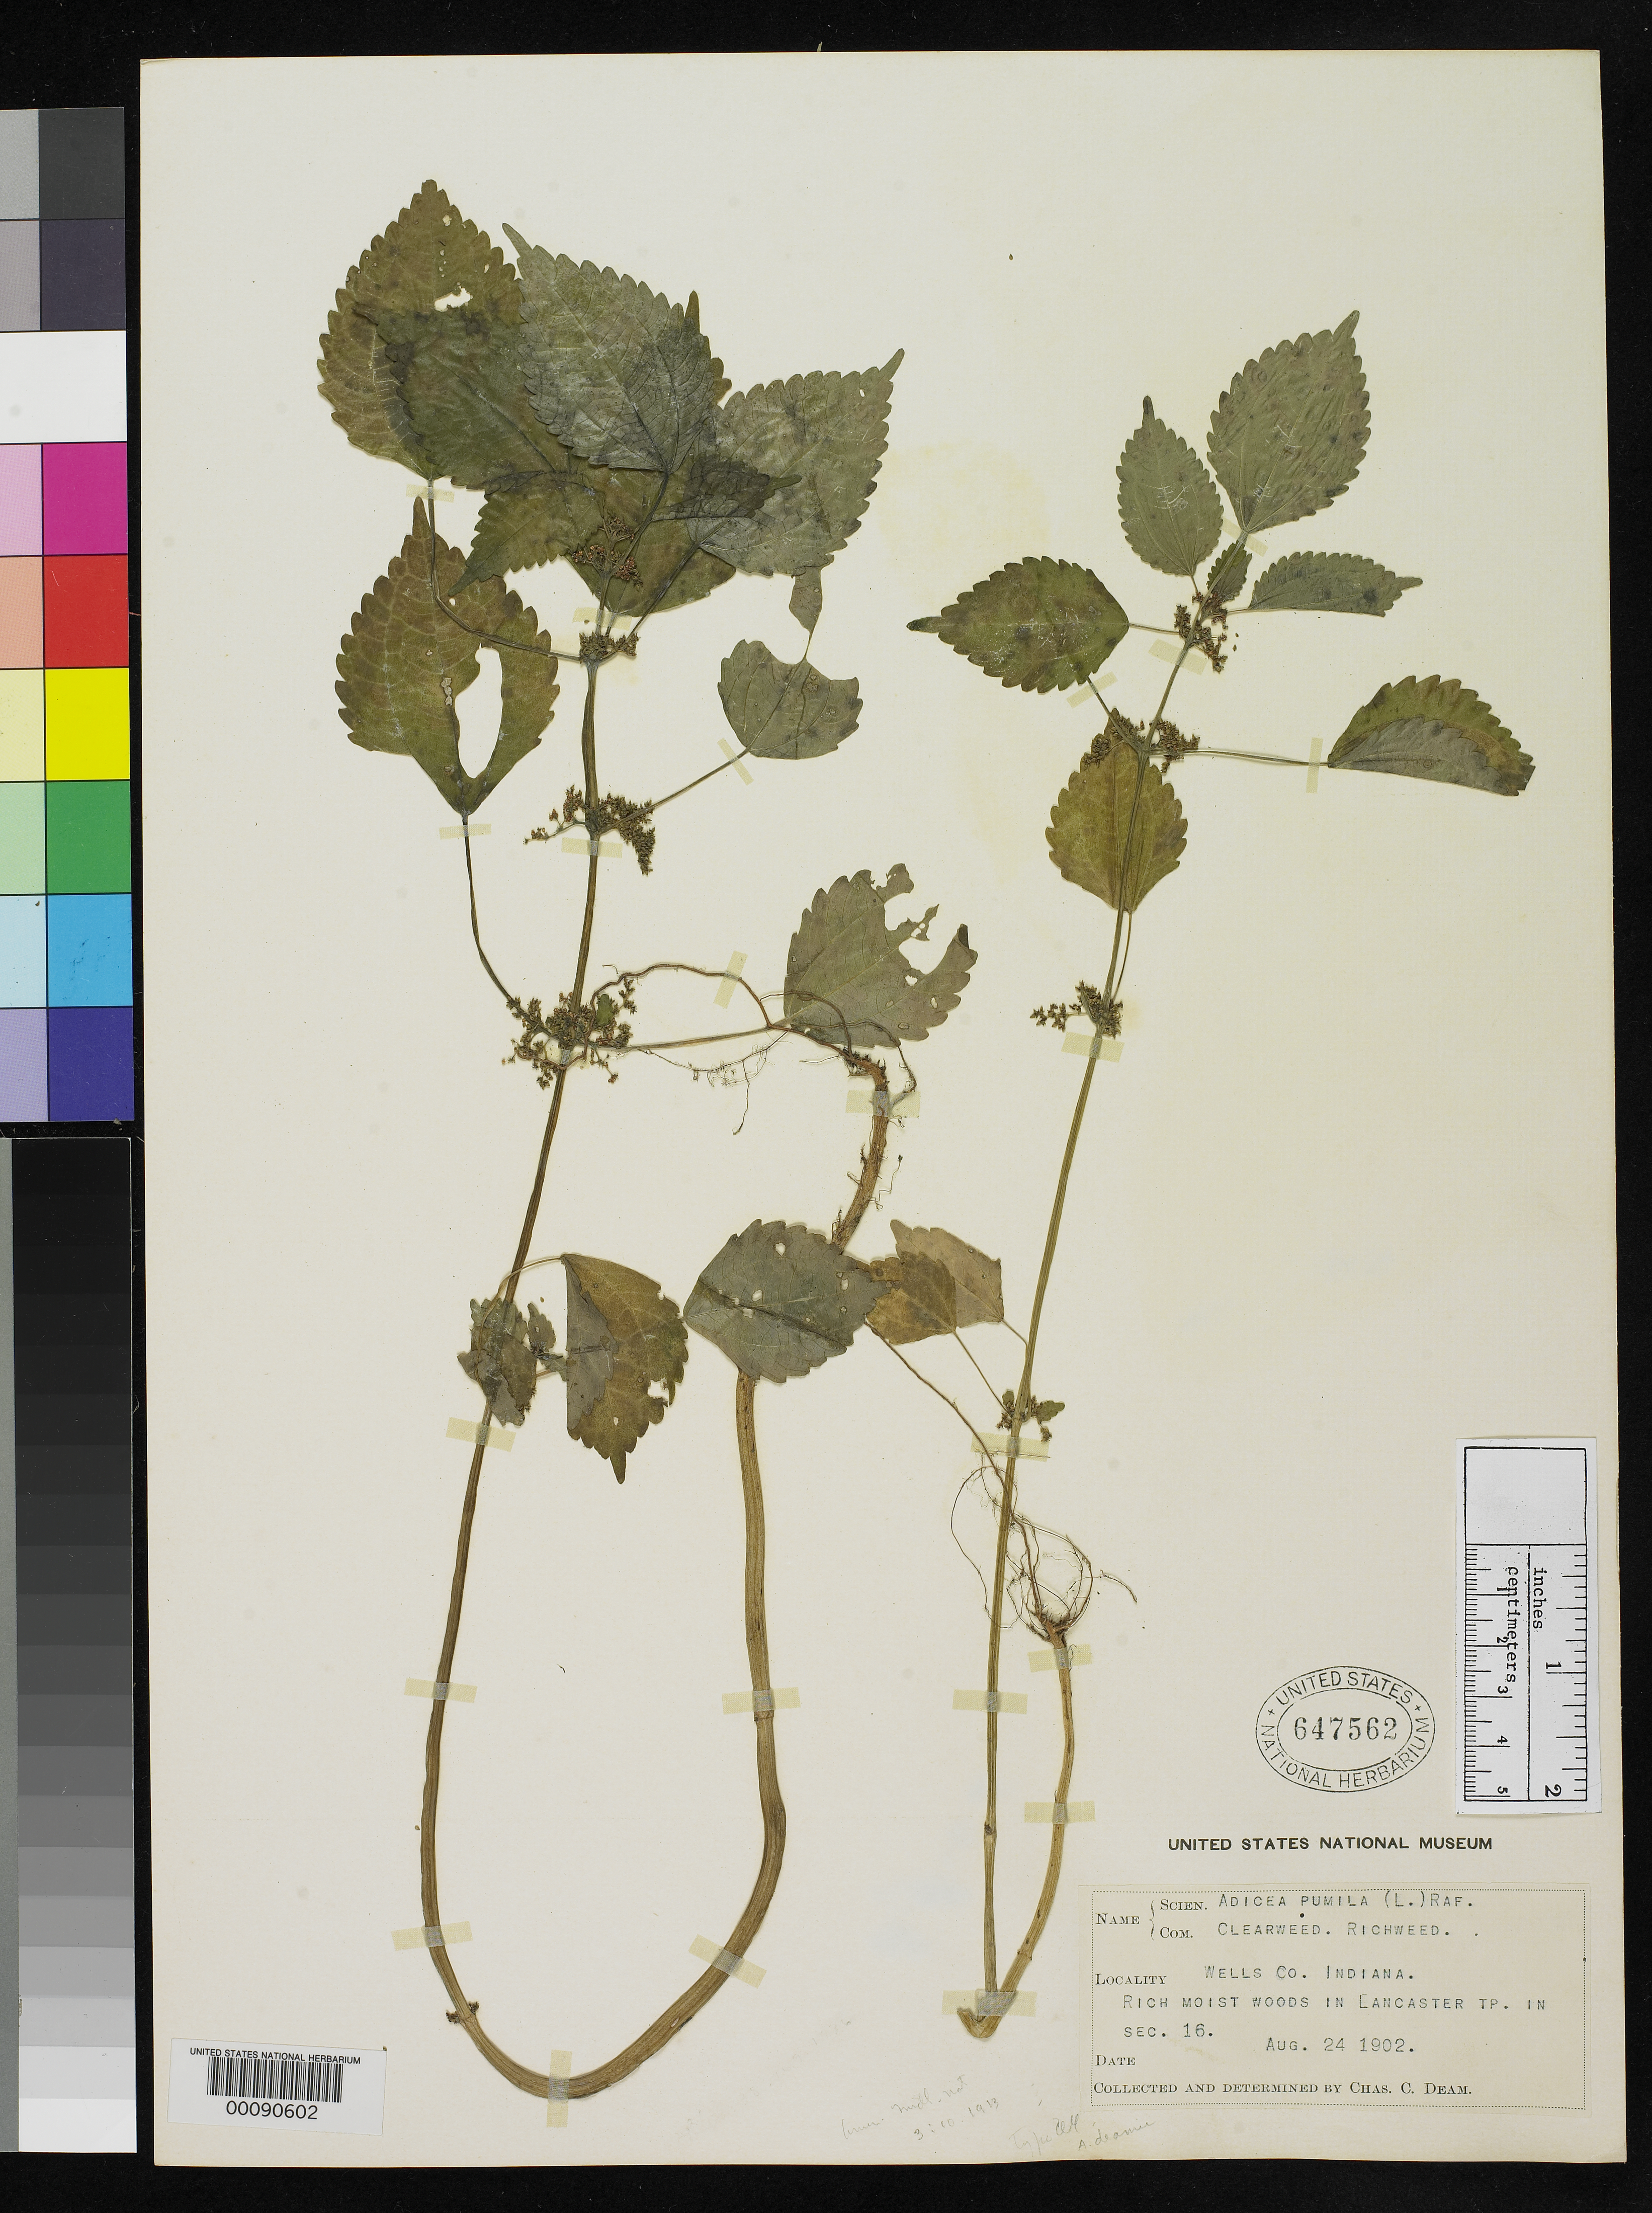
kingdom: Plantae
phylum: Tracheophyta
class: Magnoliopsida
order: Rosales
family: Urticaceae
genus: Adike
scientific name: Adike deamii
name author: Lunell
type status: Isosyntype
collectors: C. C. Deam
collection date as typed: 24 Aug 1902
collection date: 1902-08-24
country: United States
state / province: Indiana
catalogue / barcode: US 647562